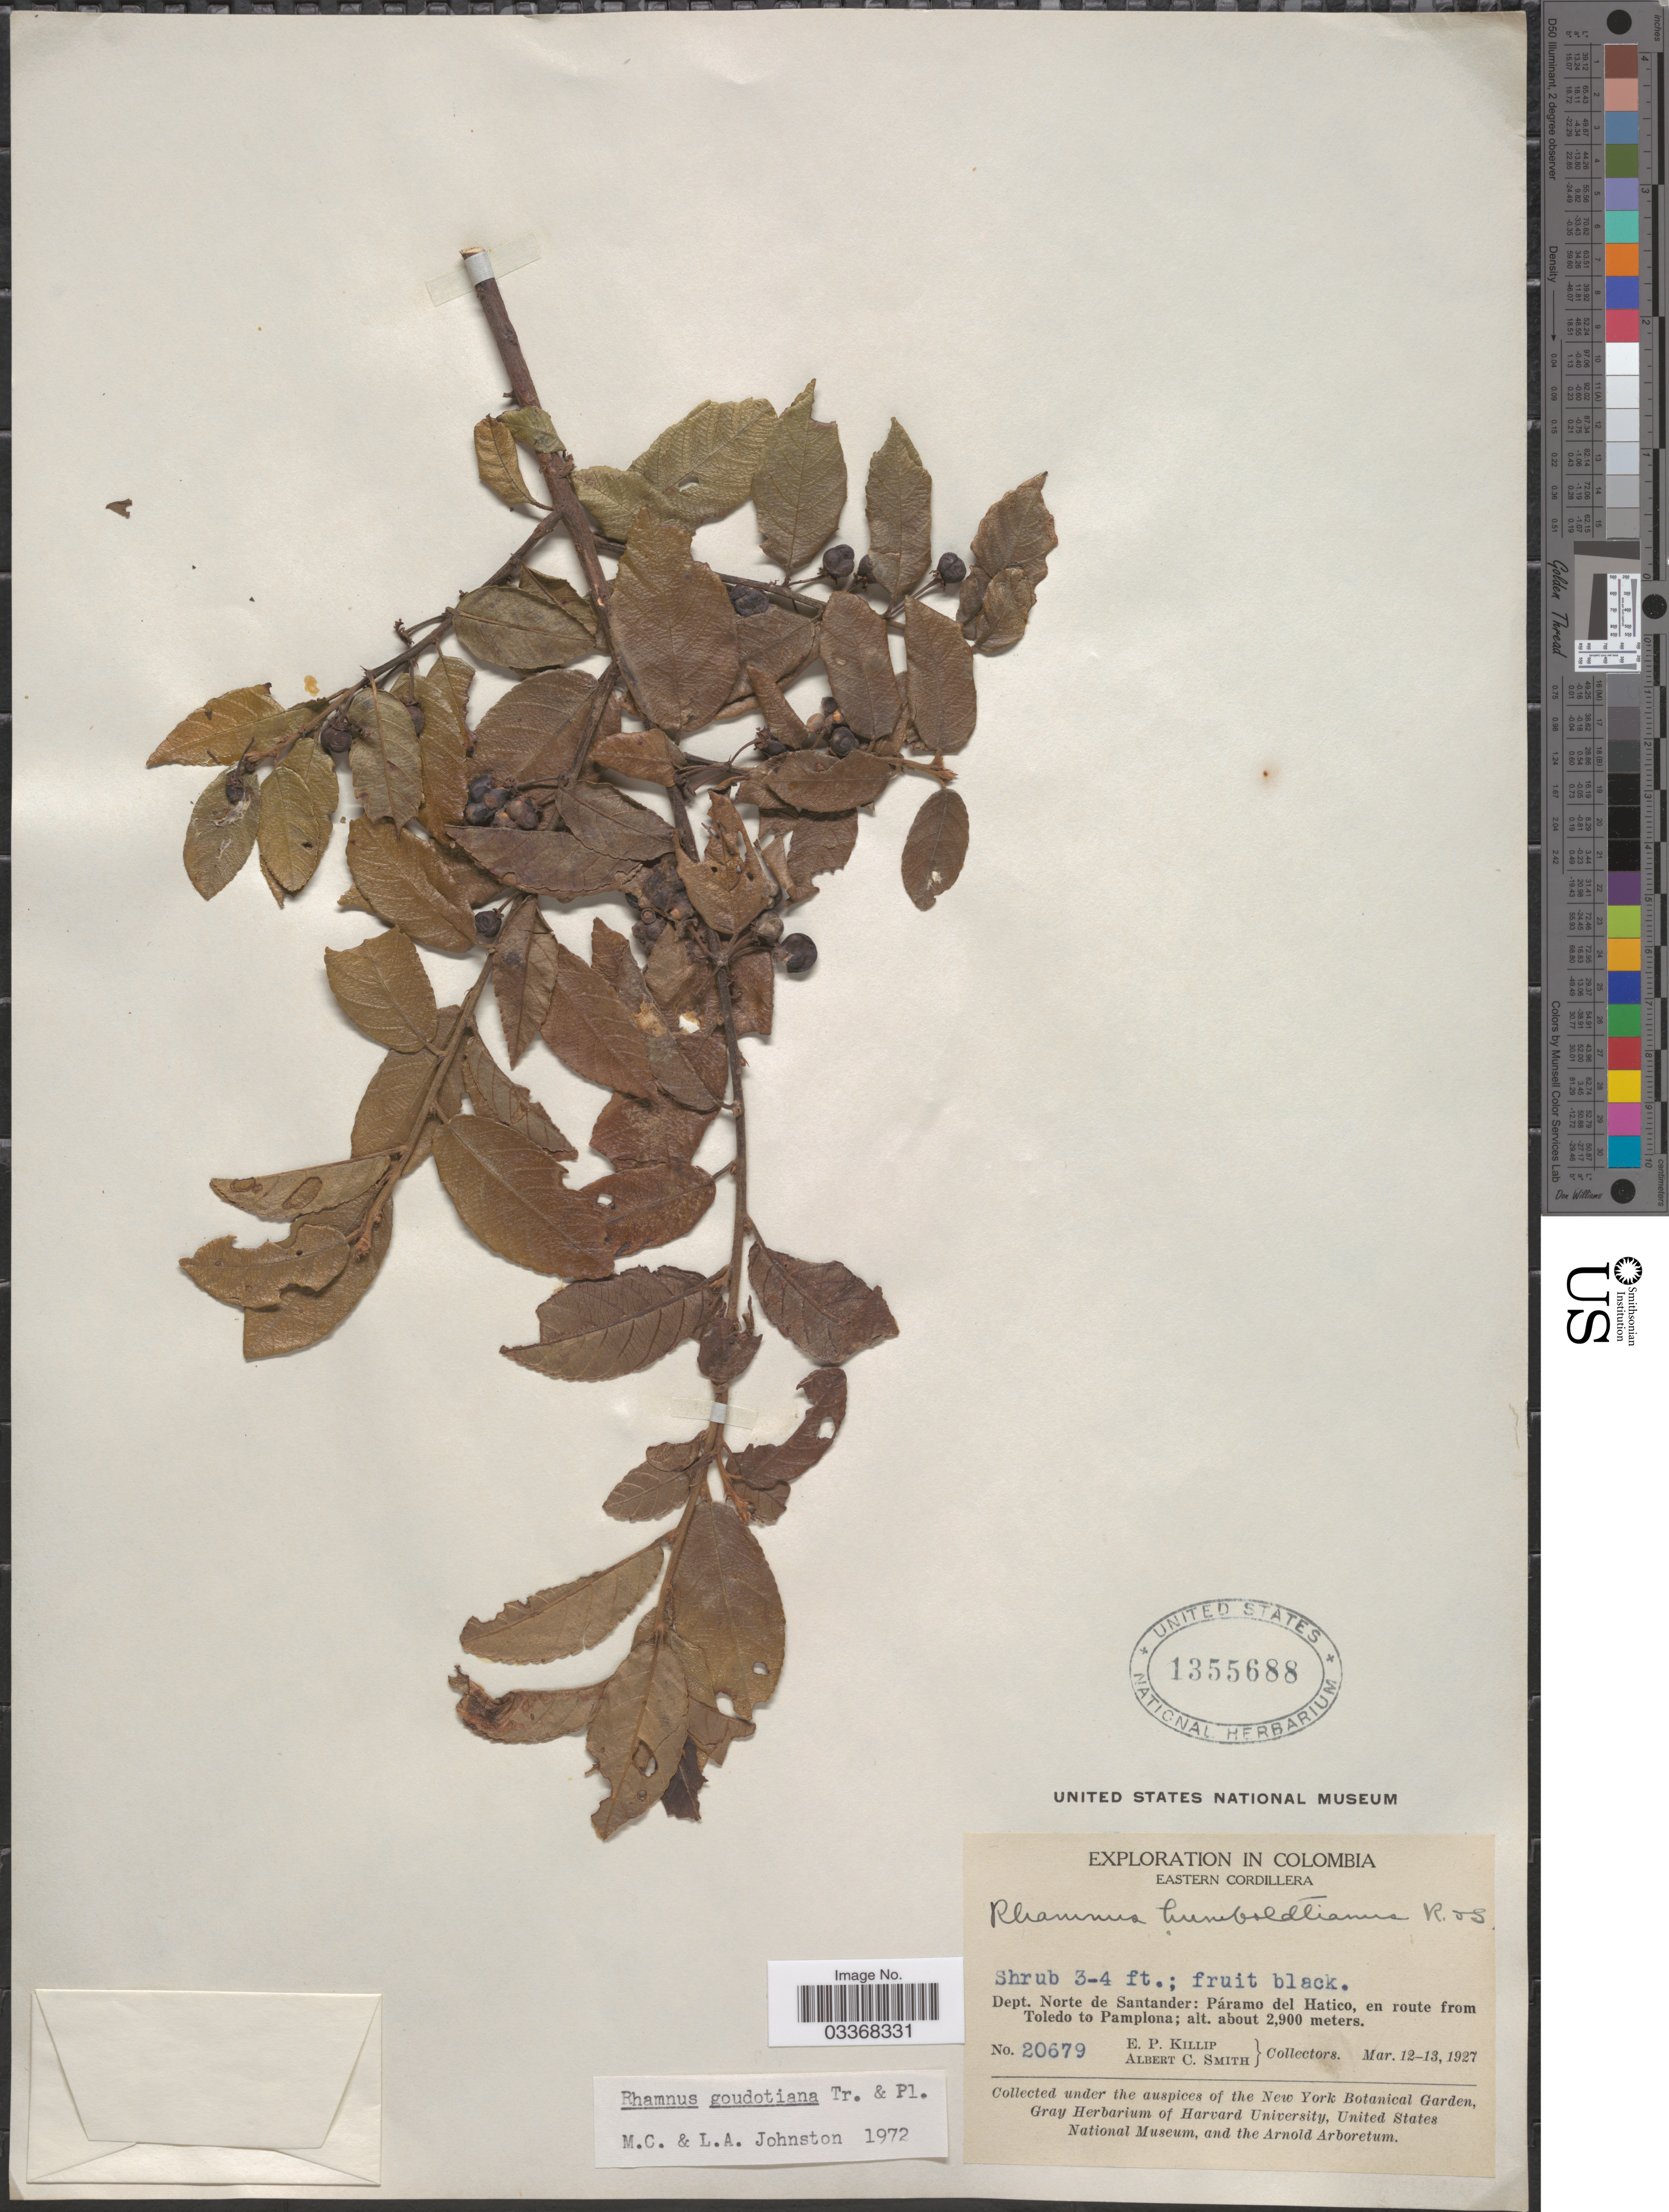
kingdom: Plantae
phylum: Tracheophyta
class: Magnoliopsida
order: Rosales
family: Rhamnaceae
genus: Frangula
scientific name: Frangula goudotiana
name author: (Triana & Planch.) Grubov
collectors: E. P. Killip & A. C. Smith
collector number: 20679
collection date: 1927-03-12/1927-03-13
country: Colombia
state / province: Norte de Santander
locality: Eastern Cordillera. Dept. Norte de Santander: Páramo del Hatico, en route from Toledo to Pamplona.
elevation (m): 2900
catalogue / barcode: US 1355688